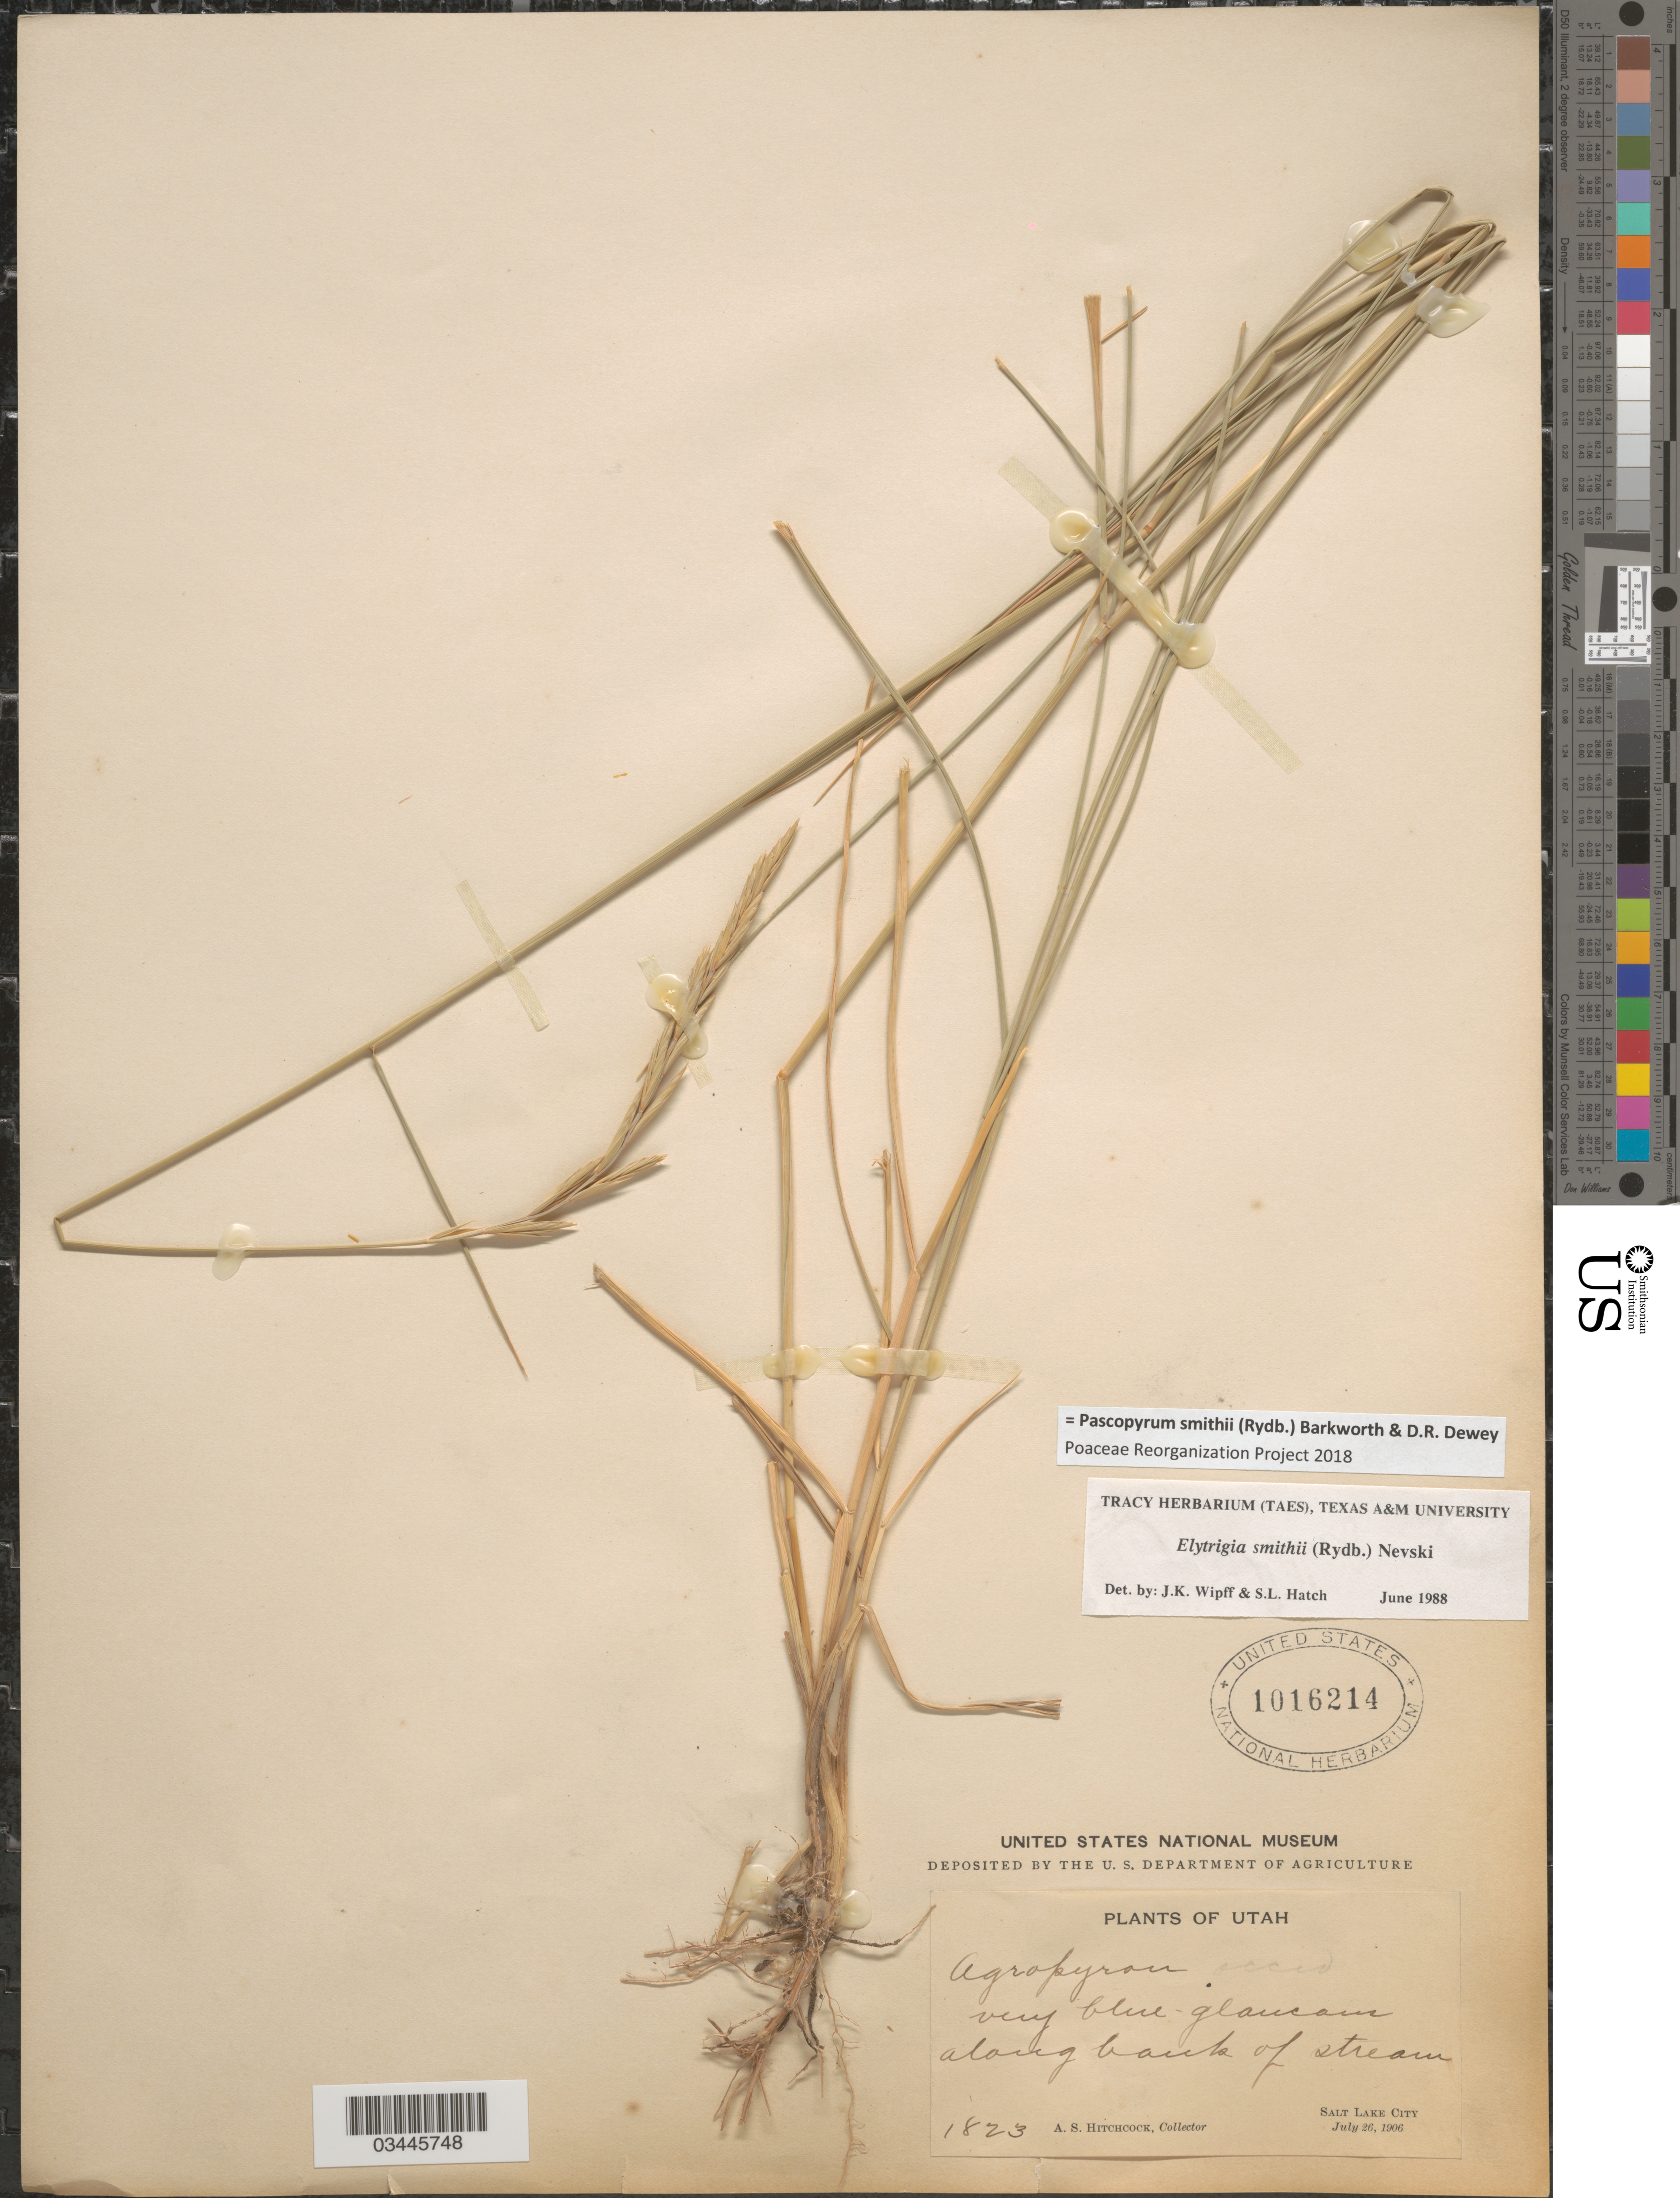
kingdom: Plantae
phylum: Tracheophyta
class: Liliopsida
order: Poales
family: Poaceae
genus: Pascopyrum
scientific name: Pascopyrum smithii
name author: (Rydb.) Barkworth & Dewey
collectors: A. S. Hitchcock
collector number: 1823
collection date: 1906-07-26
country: United States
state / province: Utah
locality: Along bank of stream. Salt Lake City.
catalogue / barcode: US 1016214